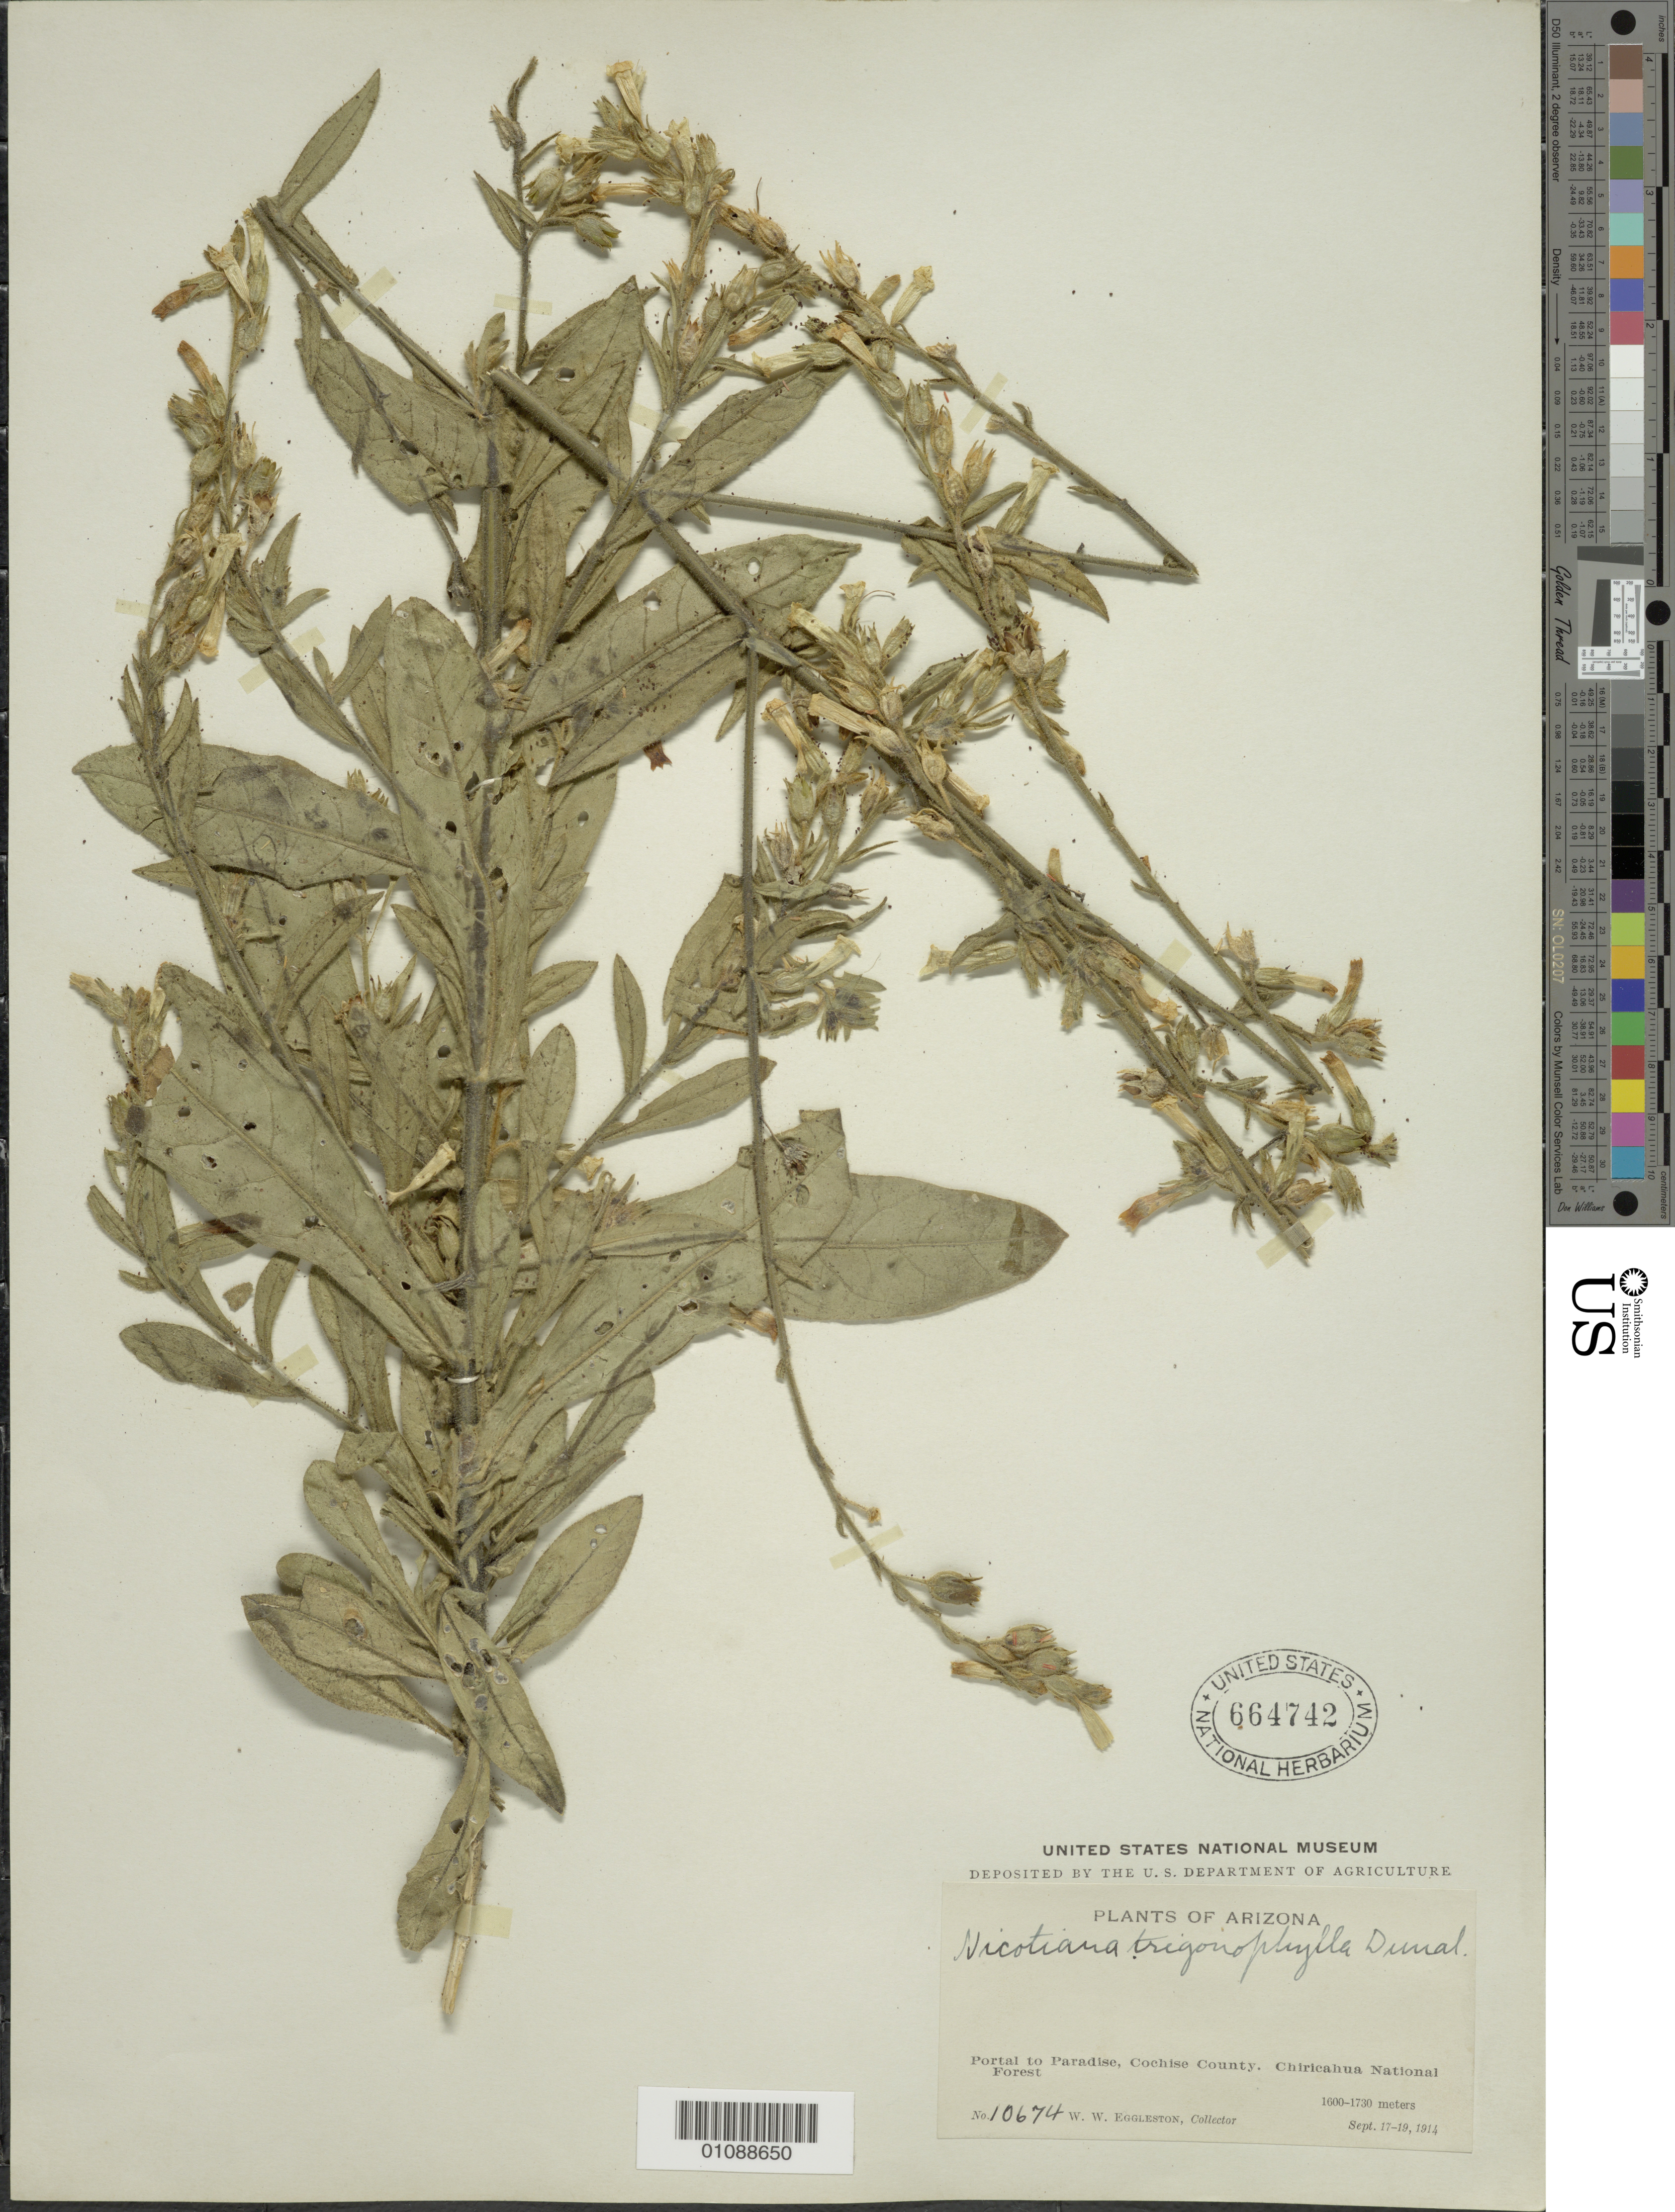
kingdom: Plantae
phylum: Tracheophyta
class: Magnoliopsida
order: Solanales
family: Solanaceae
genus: Nicotiana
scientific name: Nicotiana trigonophylla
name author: Dunal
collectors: W. W. Eggleston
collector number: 10674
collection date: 1914-09-17/1914-09-19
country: United States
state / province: Arizona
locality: Portal to Paradise, Cochise County. Chiricahua National Forest.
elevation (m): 1600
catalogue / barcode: US 664742